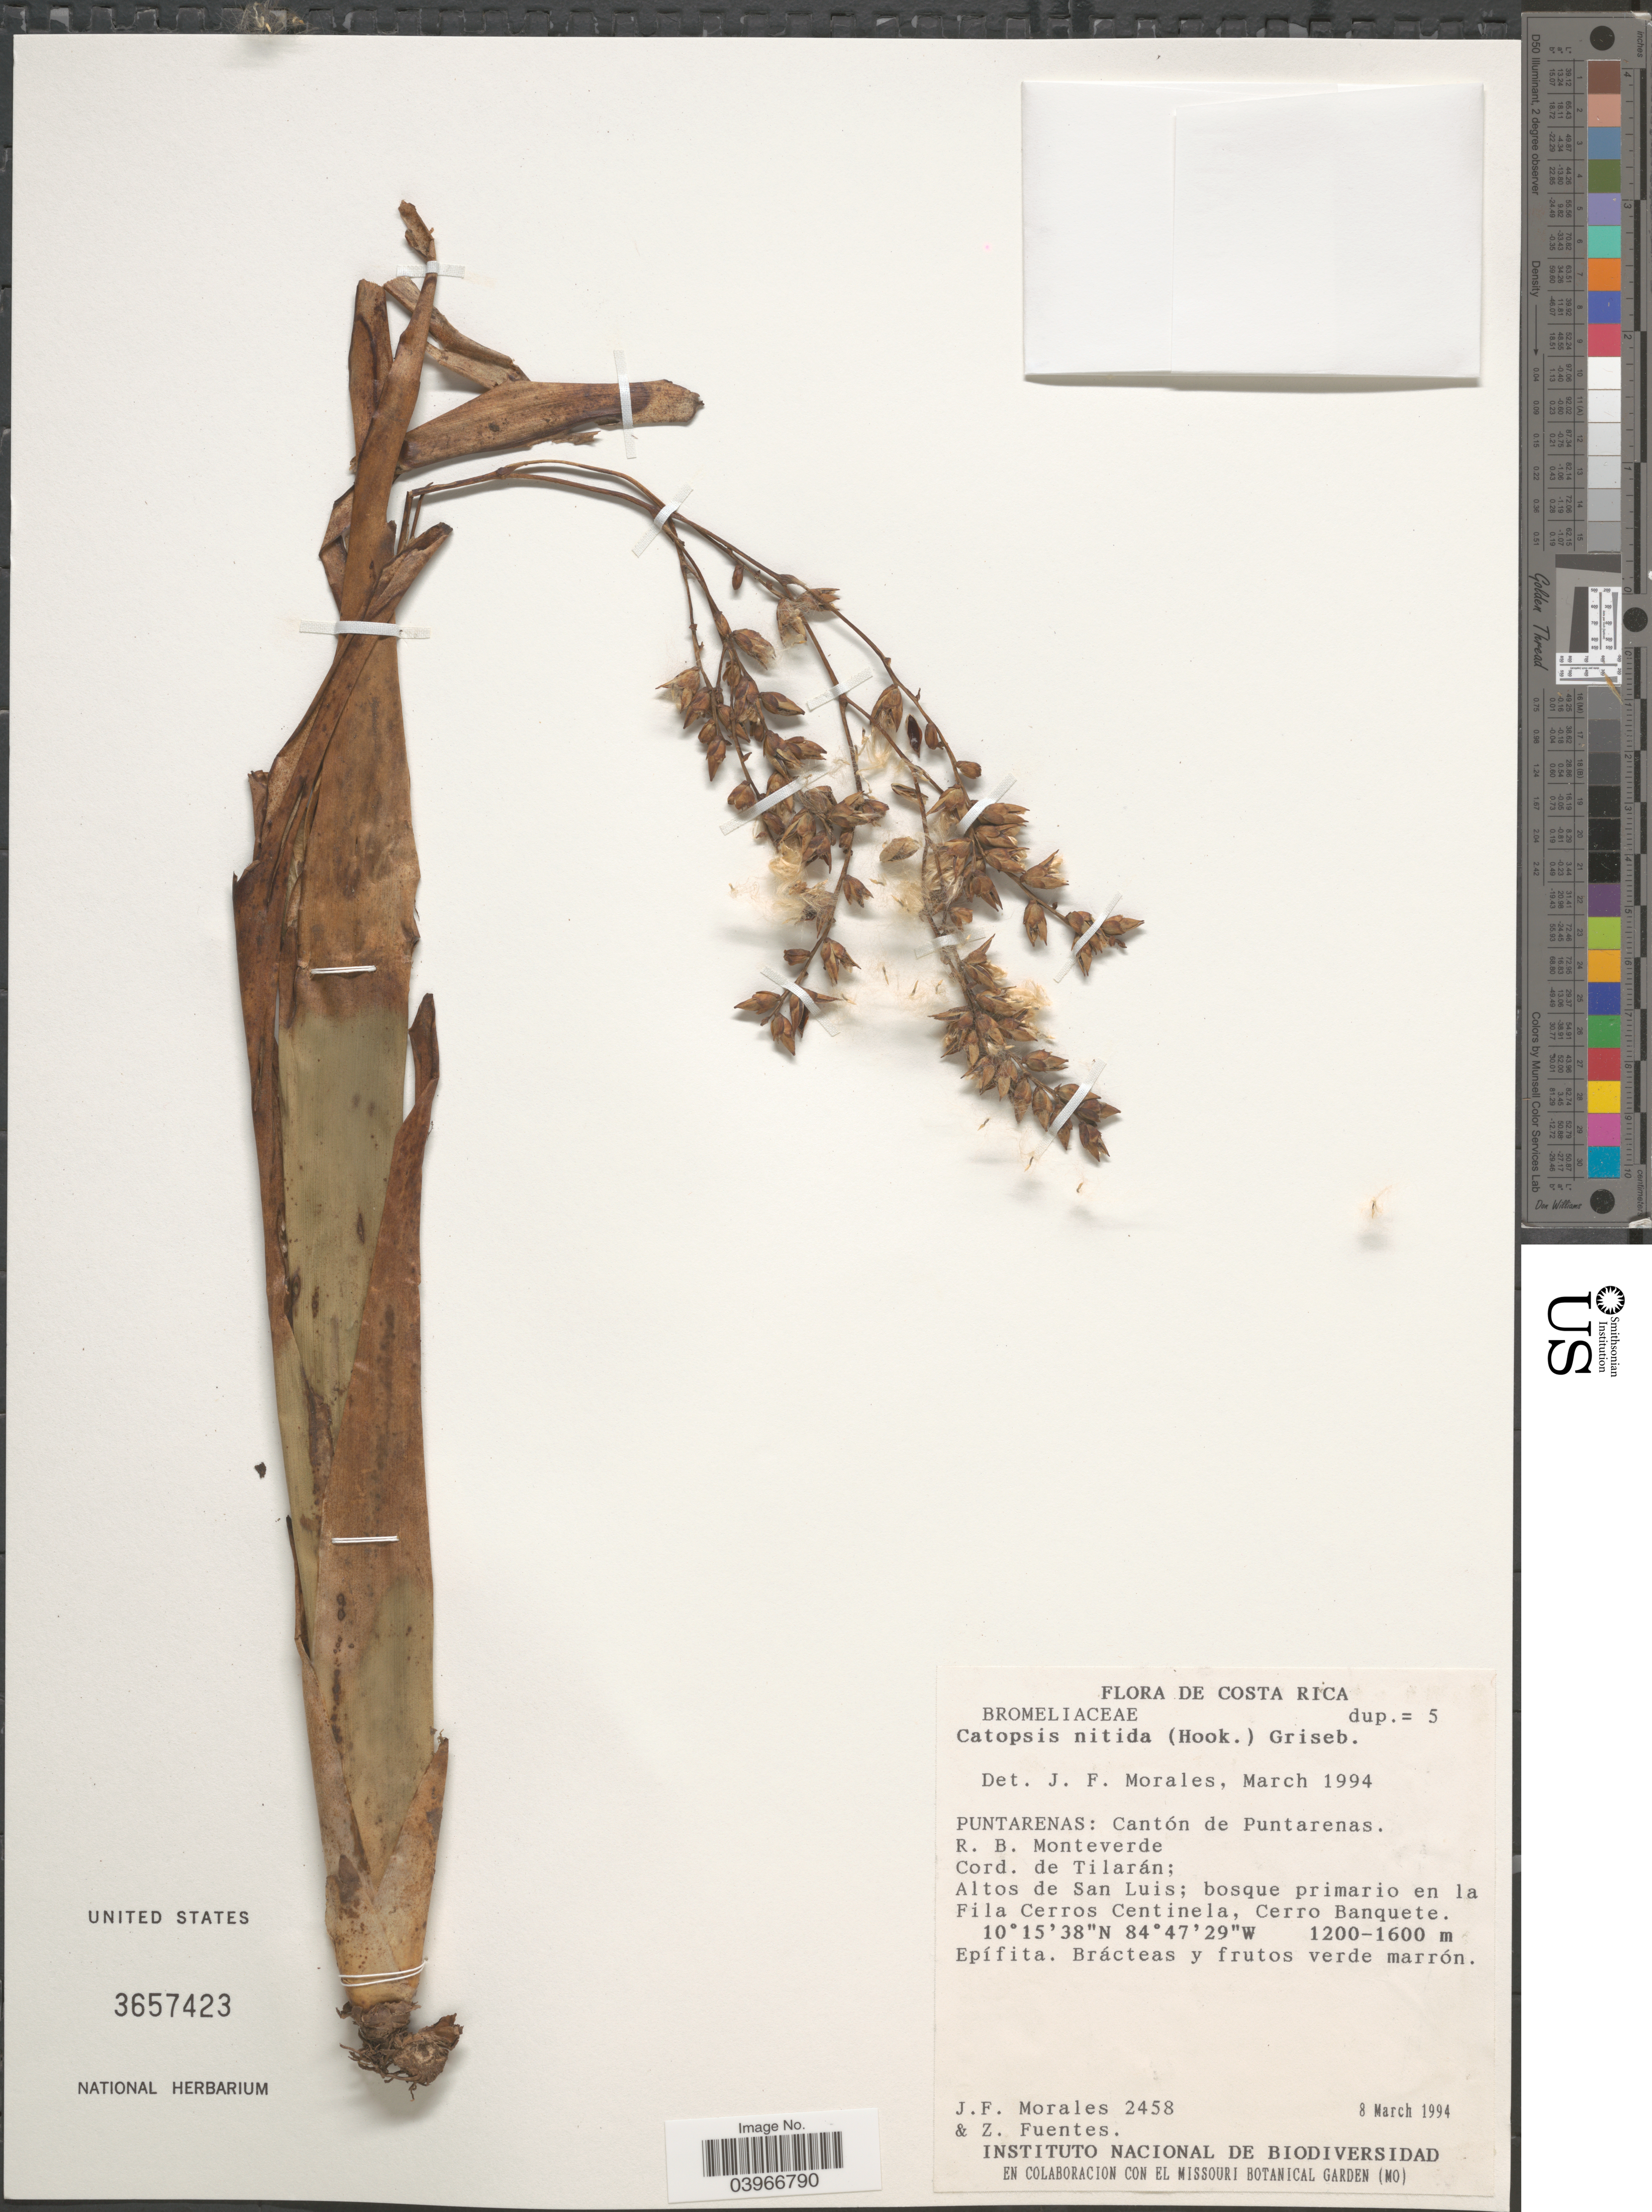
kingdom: Plantae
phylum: Tracheophyta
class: Liliopsida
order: Poales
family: Bromeliaceae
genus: Catopsis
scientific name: Catopsis nitida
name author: (Hook.) Griseb.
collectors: J. Morales & Z. Fuentes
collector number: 2458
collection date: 1994-03-08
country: Costa Rica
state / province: Puntarenas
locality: Cantón de Puntarenas. R. B. Monteverde. Cord. de Tilarán; Altos de San Luis; bosque primario en la Fila Cerros Centinela, Cerro Banquete.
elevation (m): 1200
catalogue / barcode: US 3657423